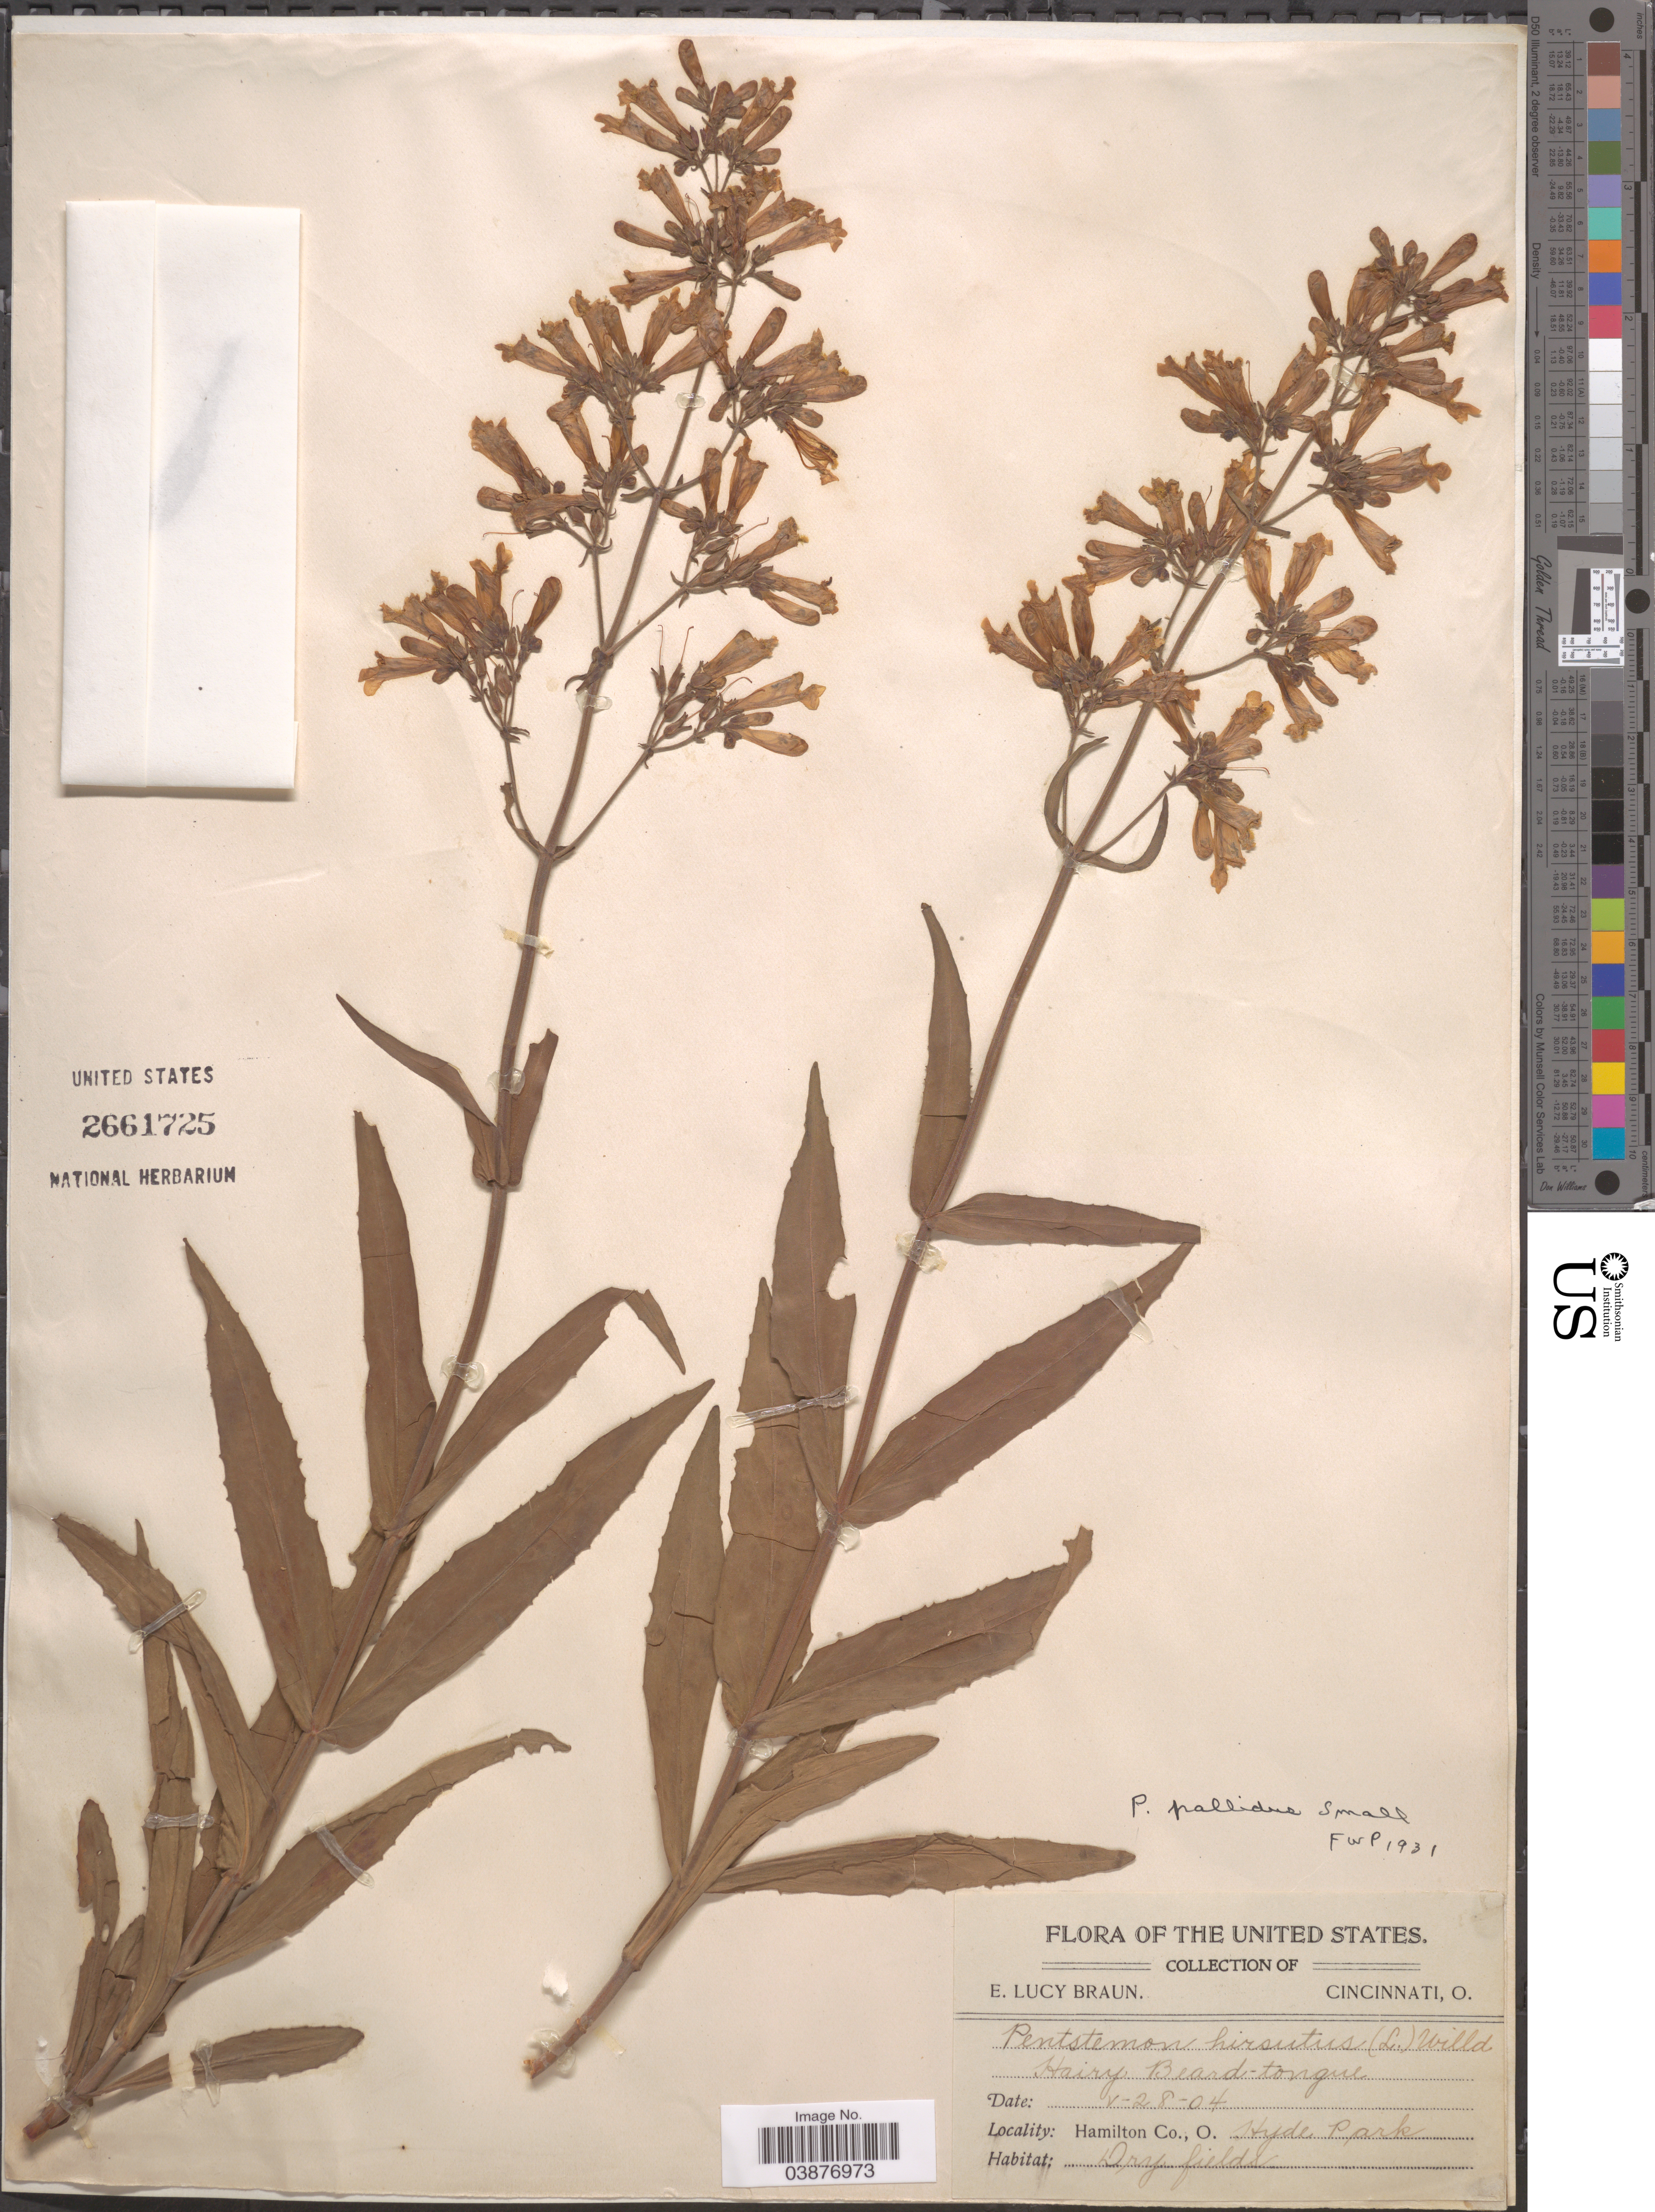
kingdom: Plantae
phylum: Tracheophyta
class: Magnoliopsida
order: Lamiales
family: Plantaginaceae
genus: Penstemon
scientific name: Penstemon pallidus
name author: Small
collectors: E. L. Braun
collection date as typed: Transcribed d/m/y: 28/5/4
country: United States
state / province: Ohio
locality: Hamilton Co. Hyde Park.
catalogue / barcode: US 2661725